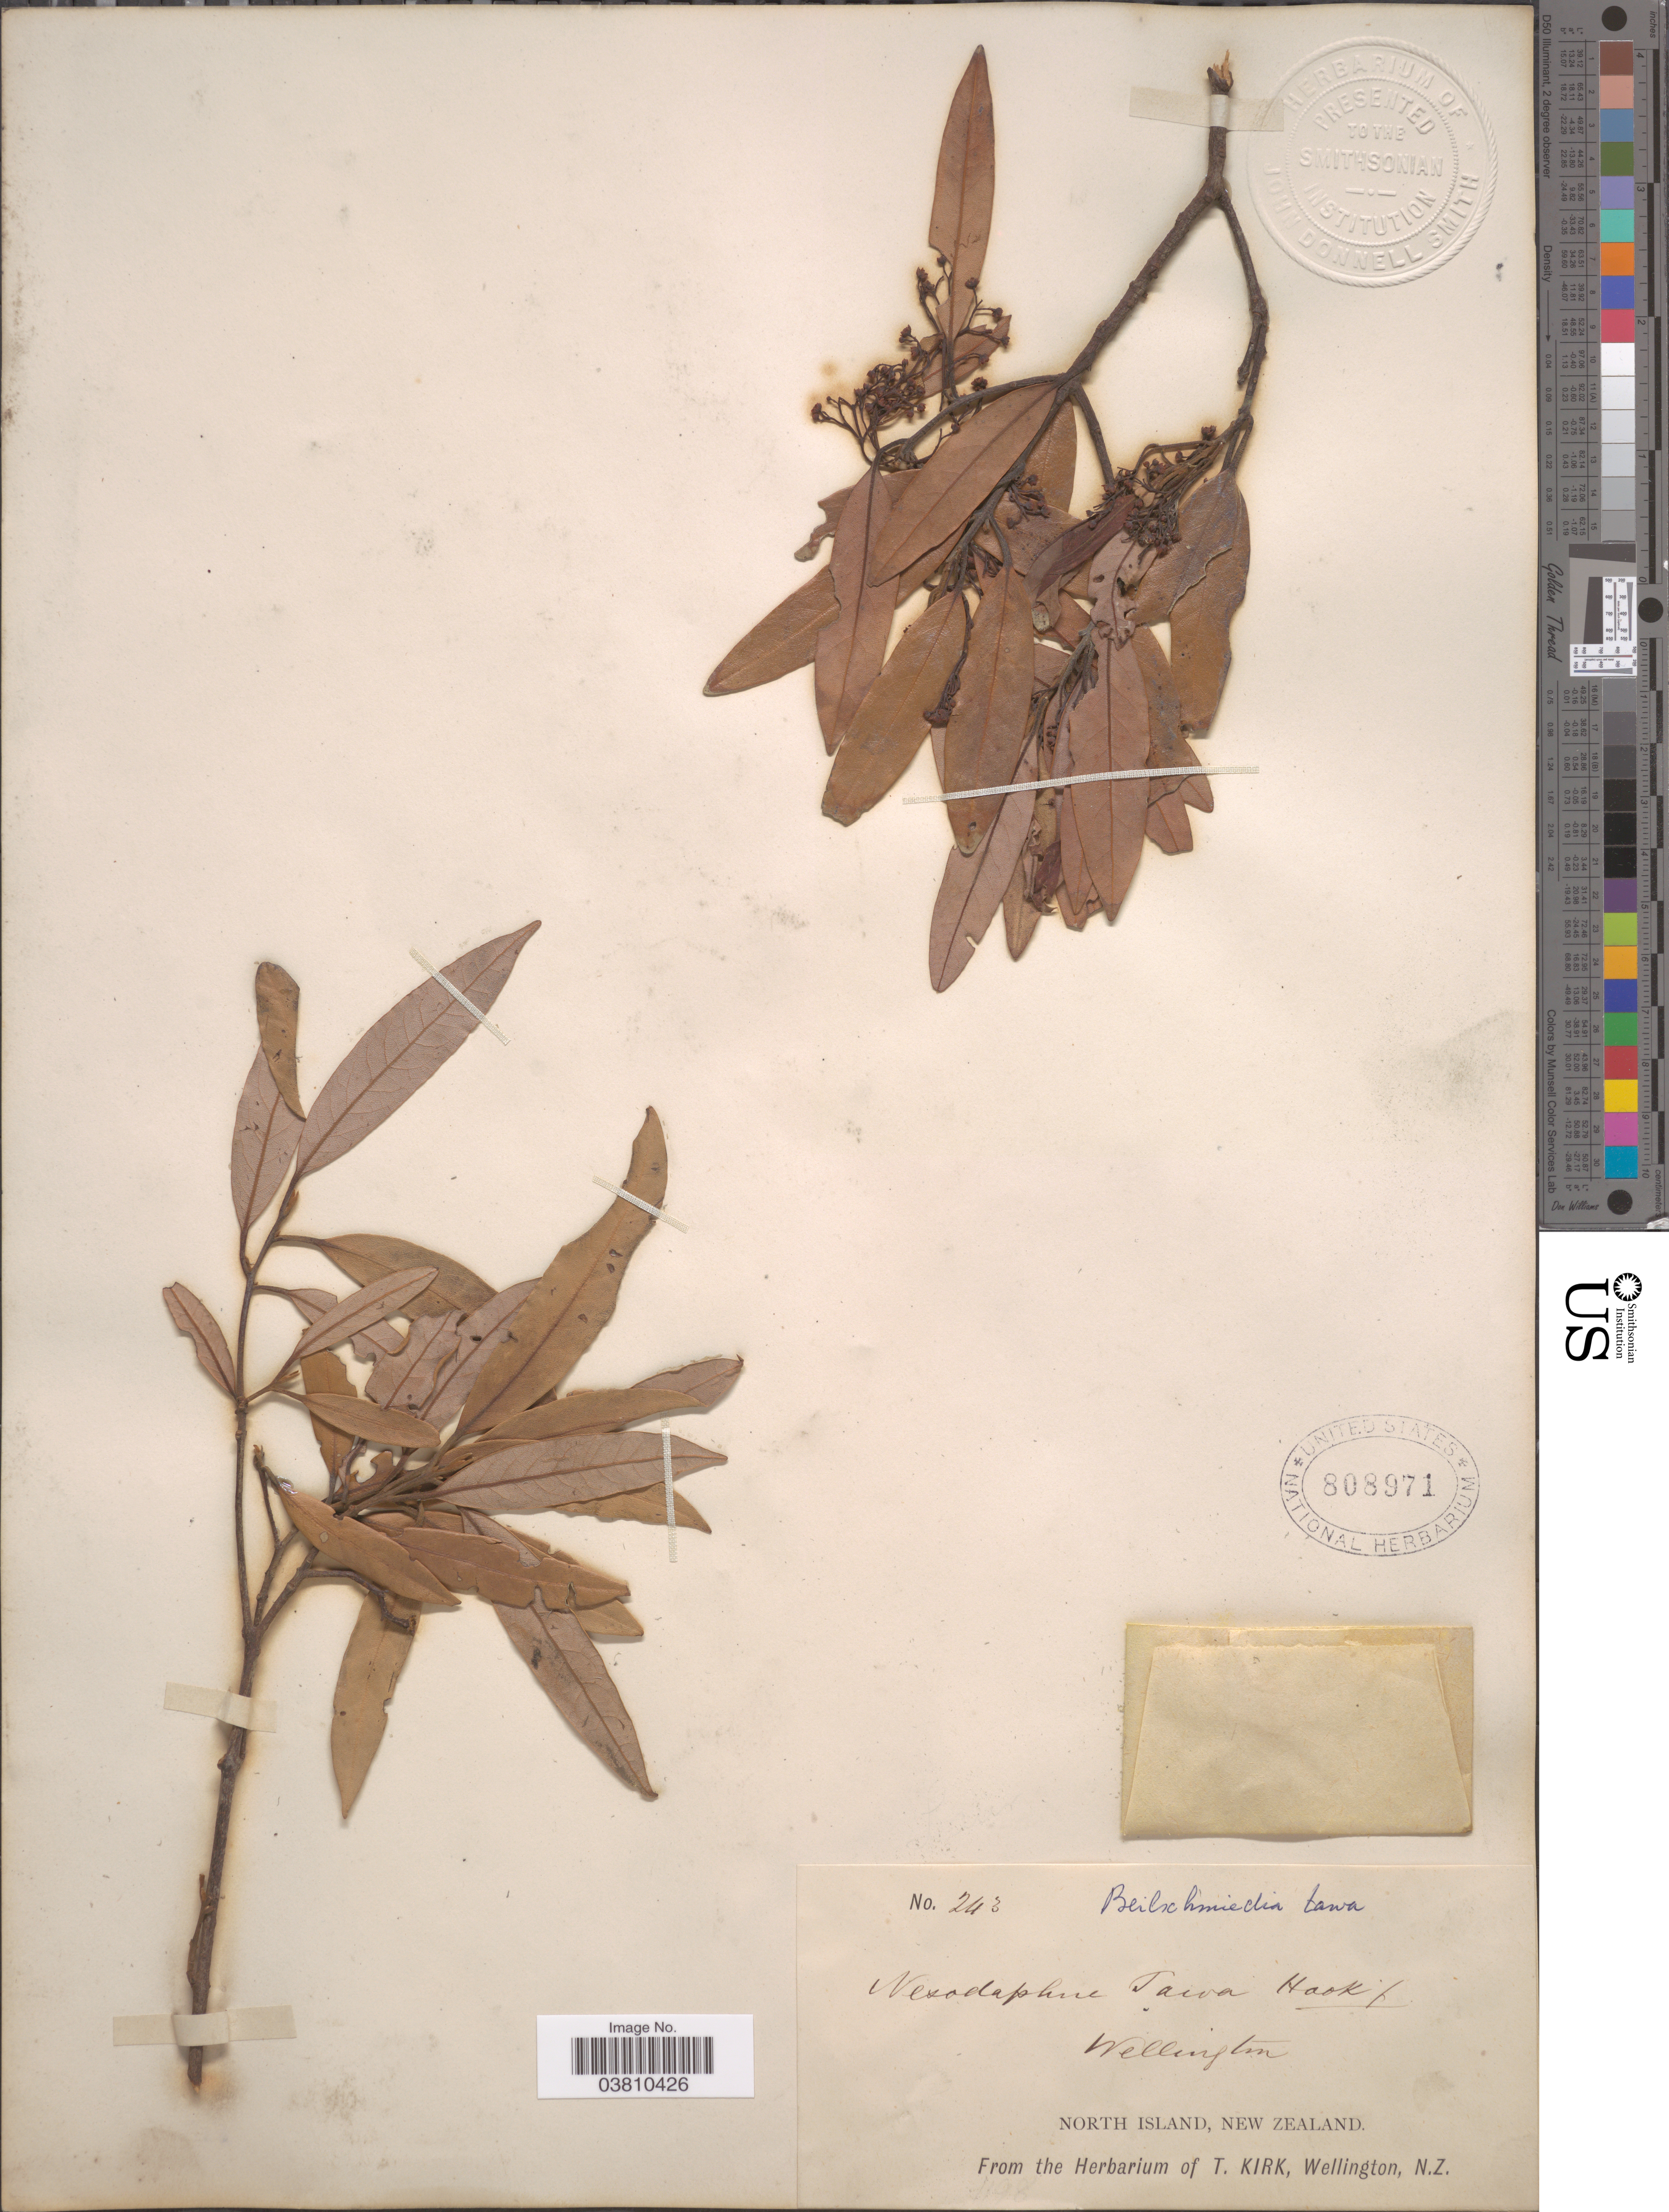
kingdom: Plantae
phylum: Tracheophyta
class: Magnoliopsida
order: Laurales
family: Lauraceae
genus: Beilschmiedia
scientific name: Beilschmiedia tawa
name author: Kirk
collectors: ex herb. T. Kirk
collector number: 243*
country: New Zealand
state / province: Wellington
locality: North Island.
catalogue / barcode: US 808971